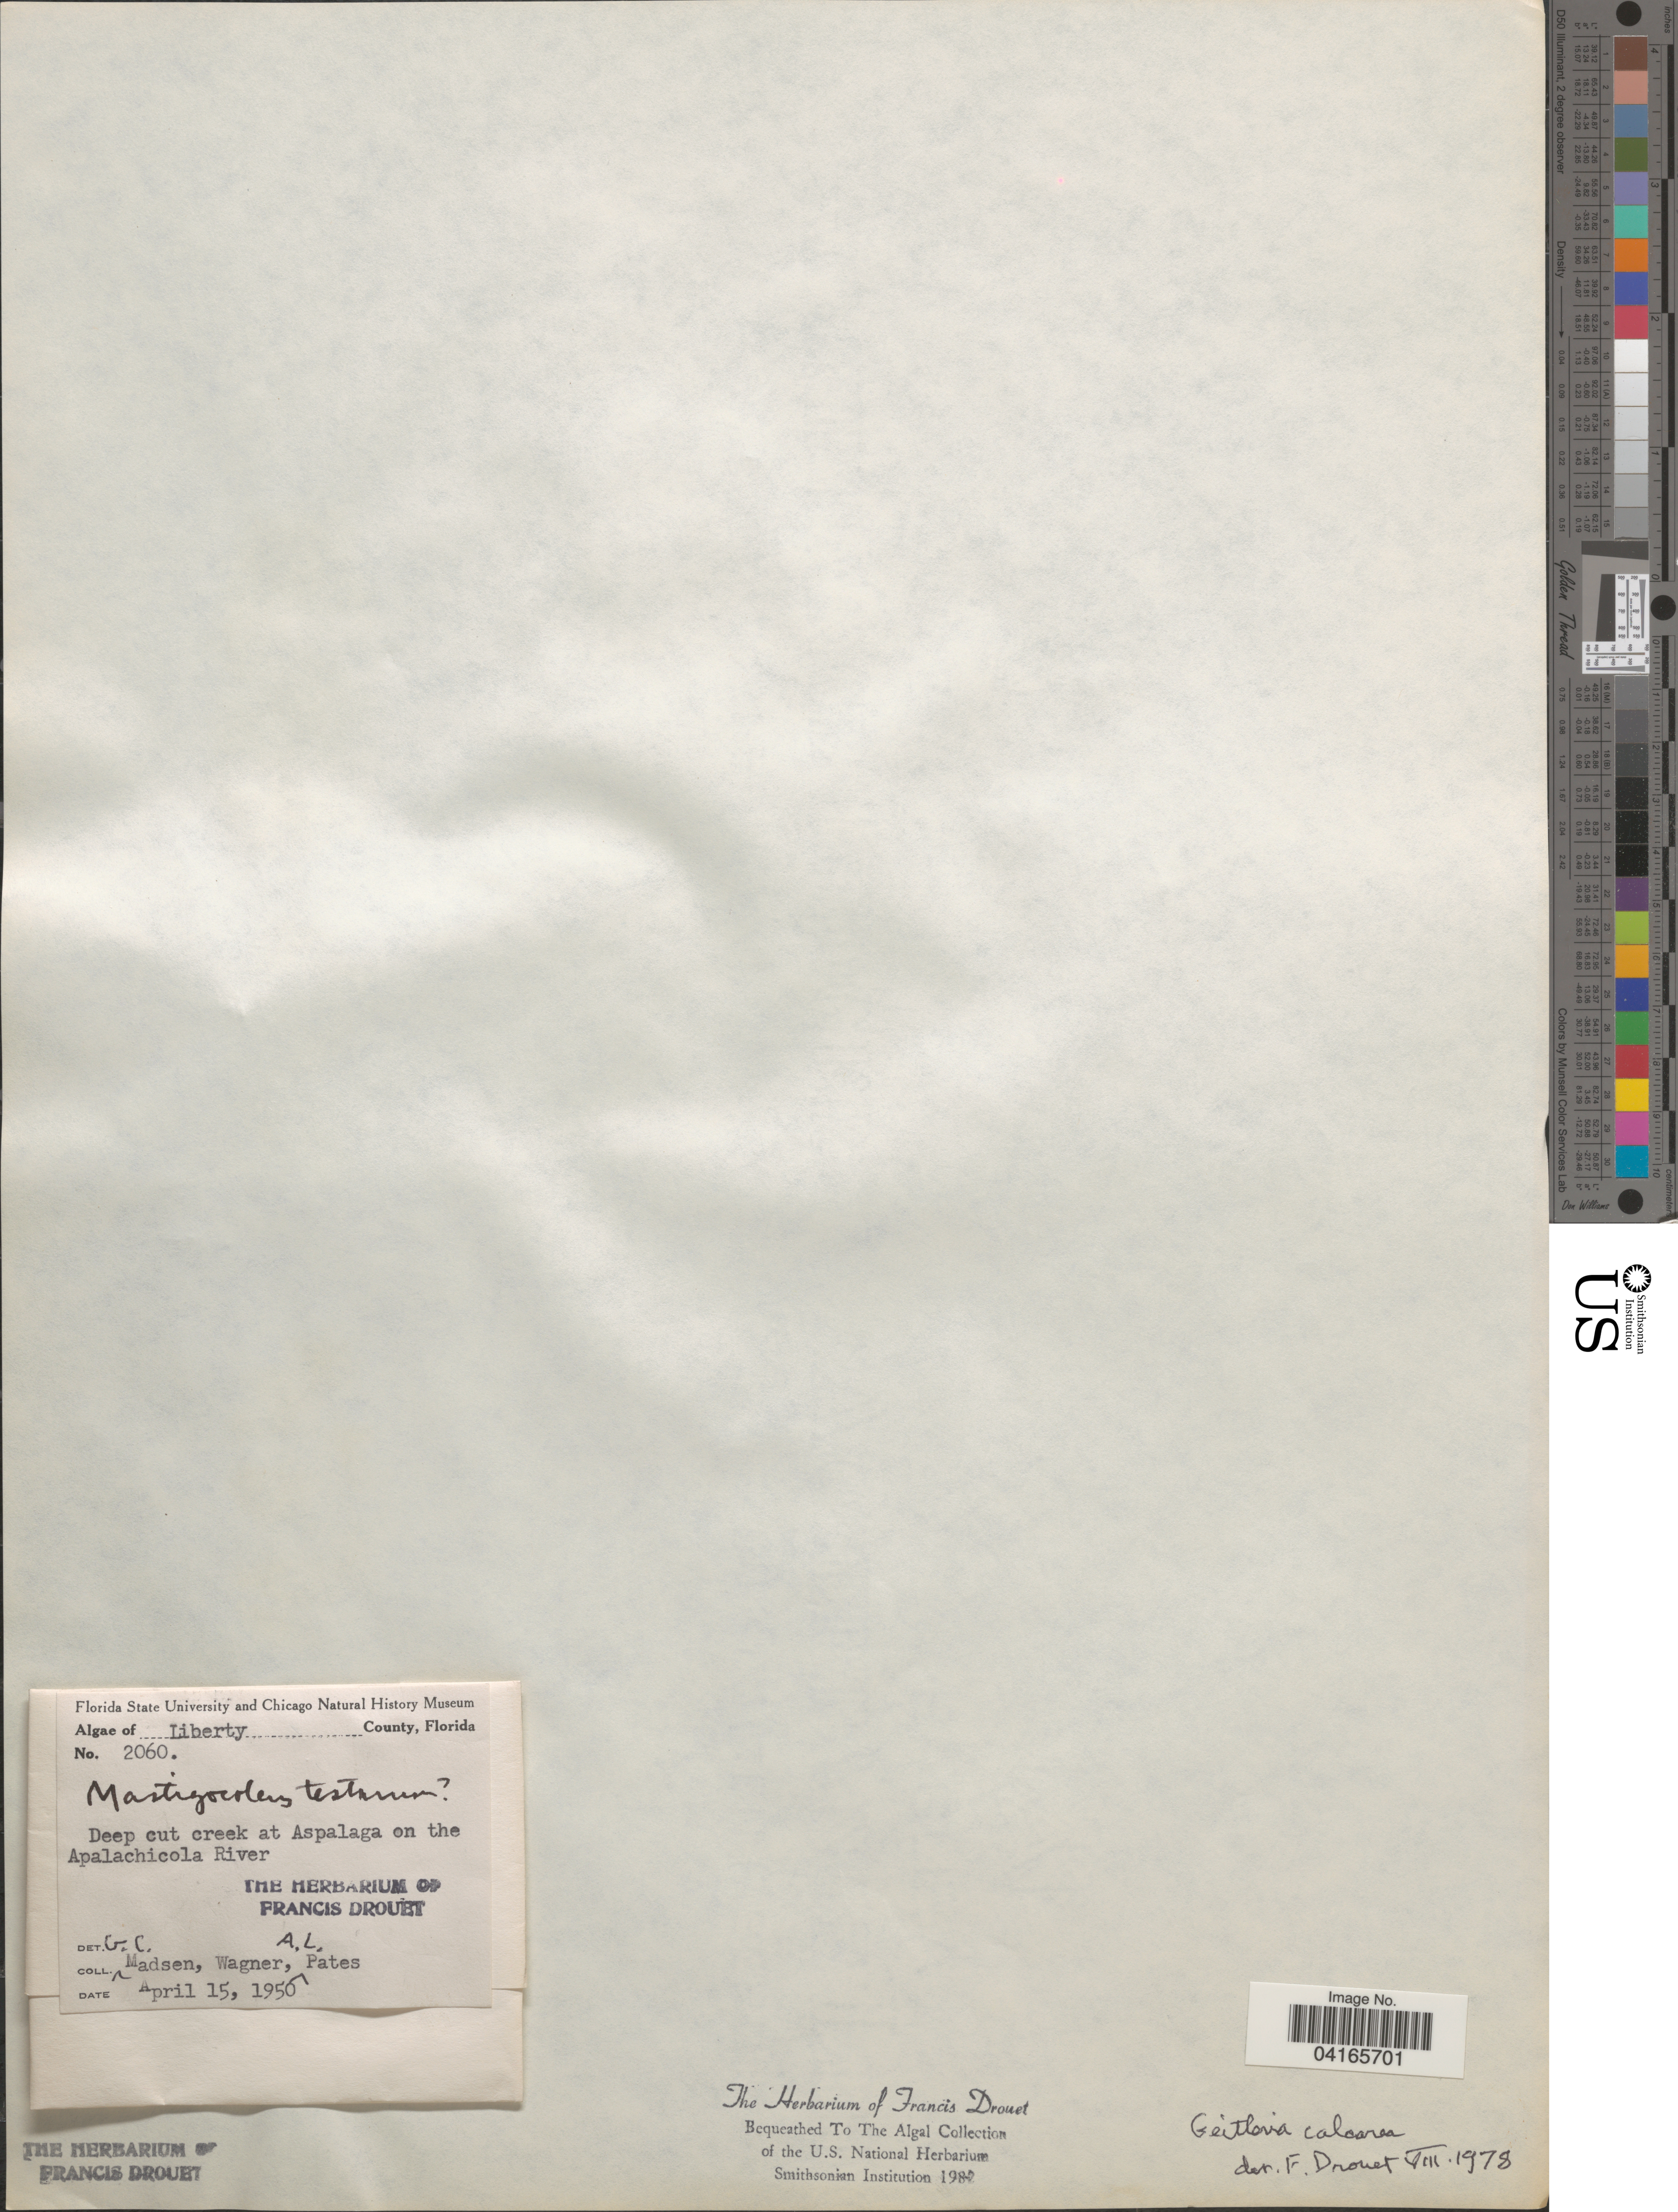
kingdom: Bacteria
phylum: Cyanobacteria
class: Cyanobacteriia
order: Cyanobacteriales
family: Geitleriaceae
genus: Geitleria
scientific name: Geitleria calcarea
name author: Friedmann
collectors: G. Madsen, -- Wagner & A. Pates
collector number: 2060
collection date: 1950-04-15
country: United States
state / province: Florida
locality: Liberty County. Deep cut creek at Aspalaga on the Apalachicola River.